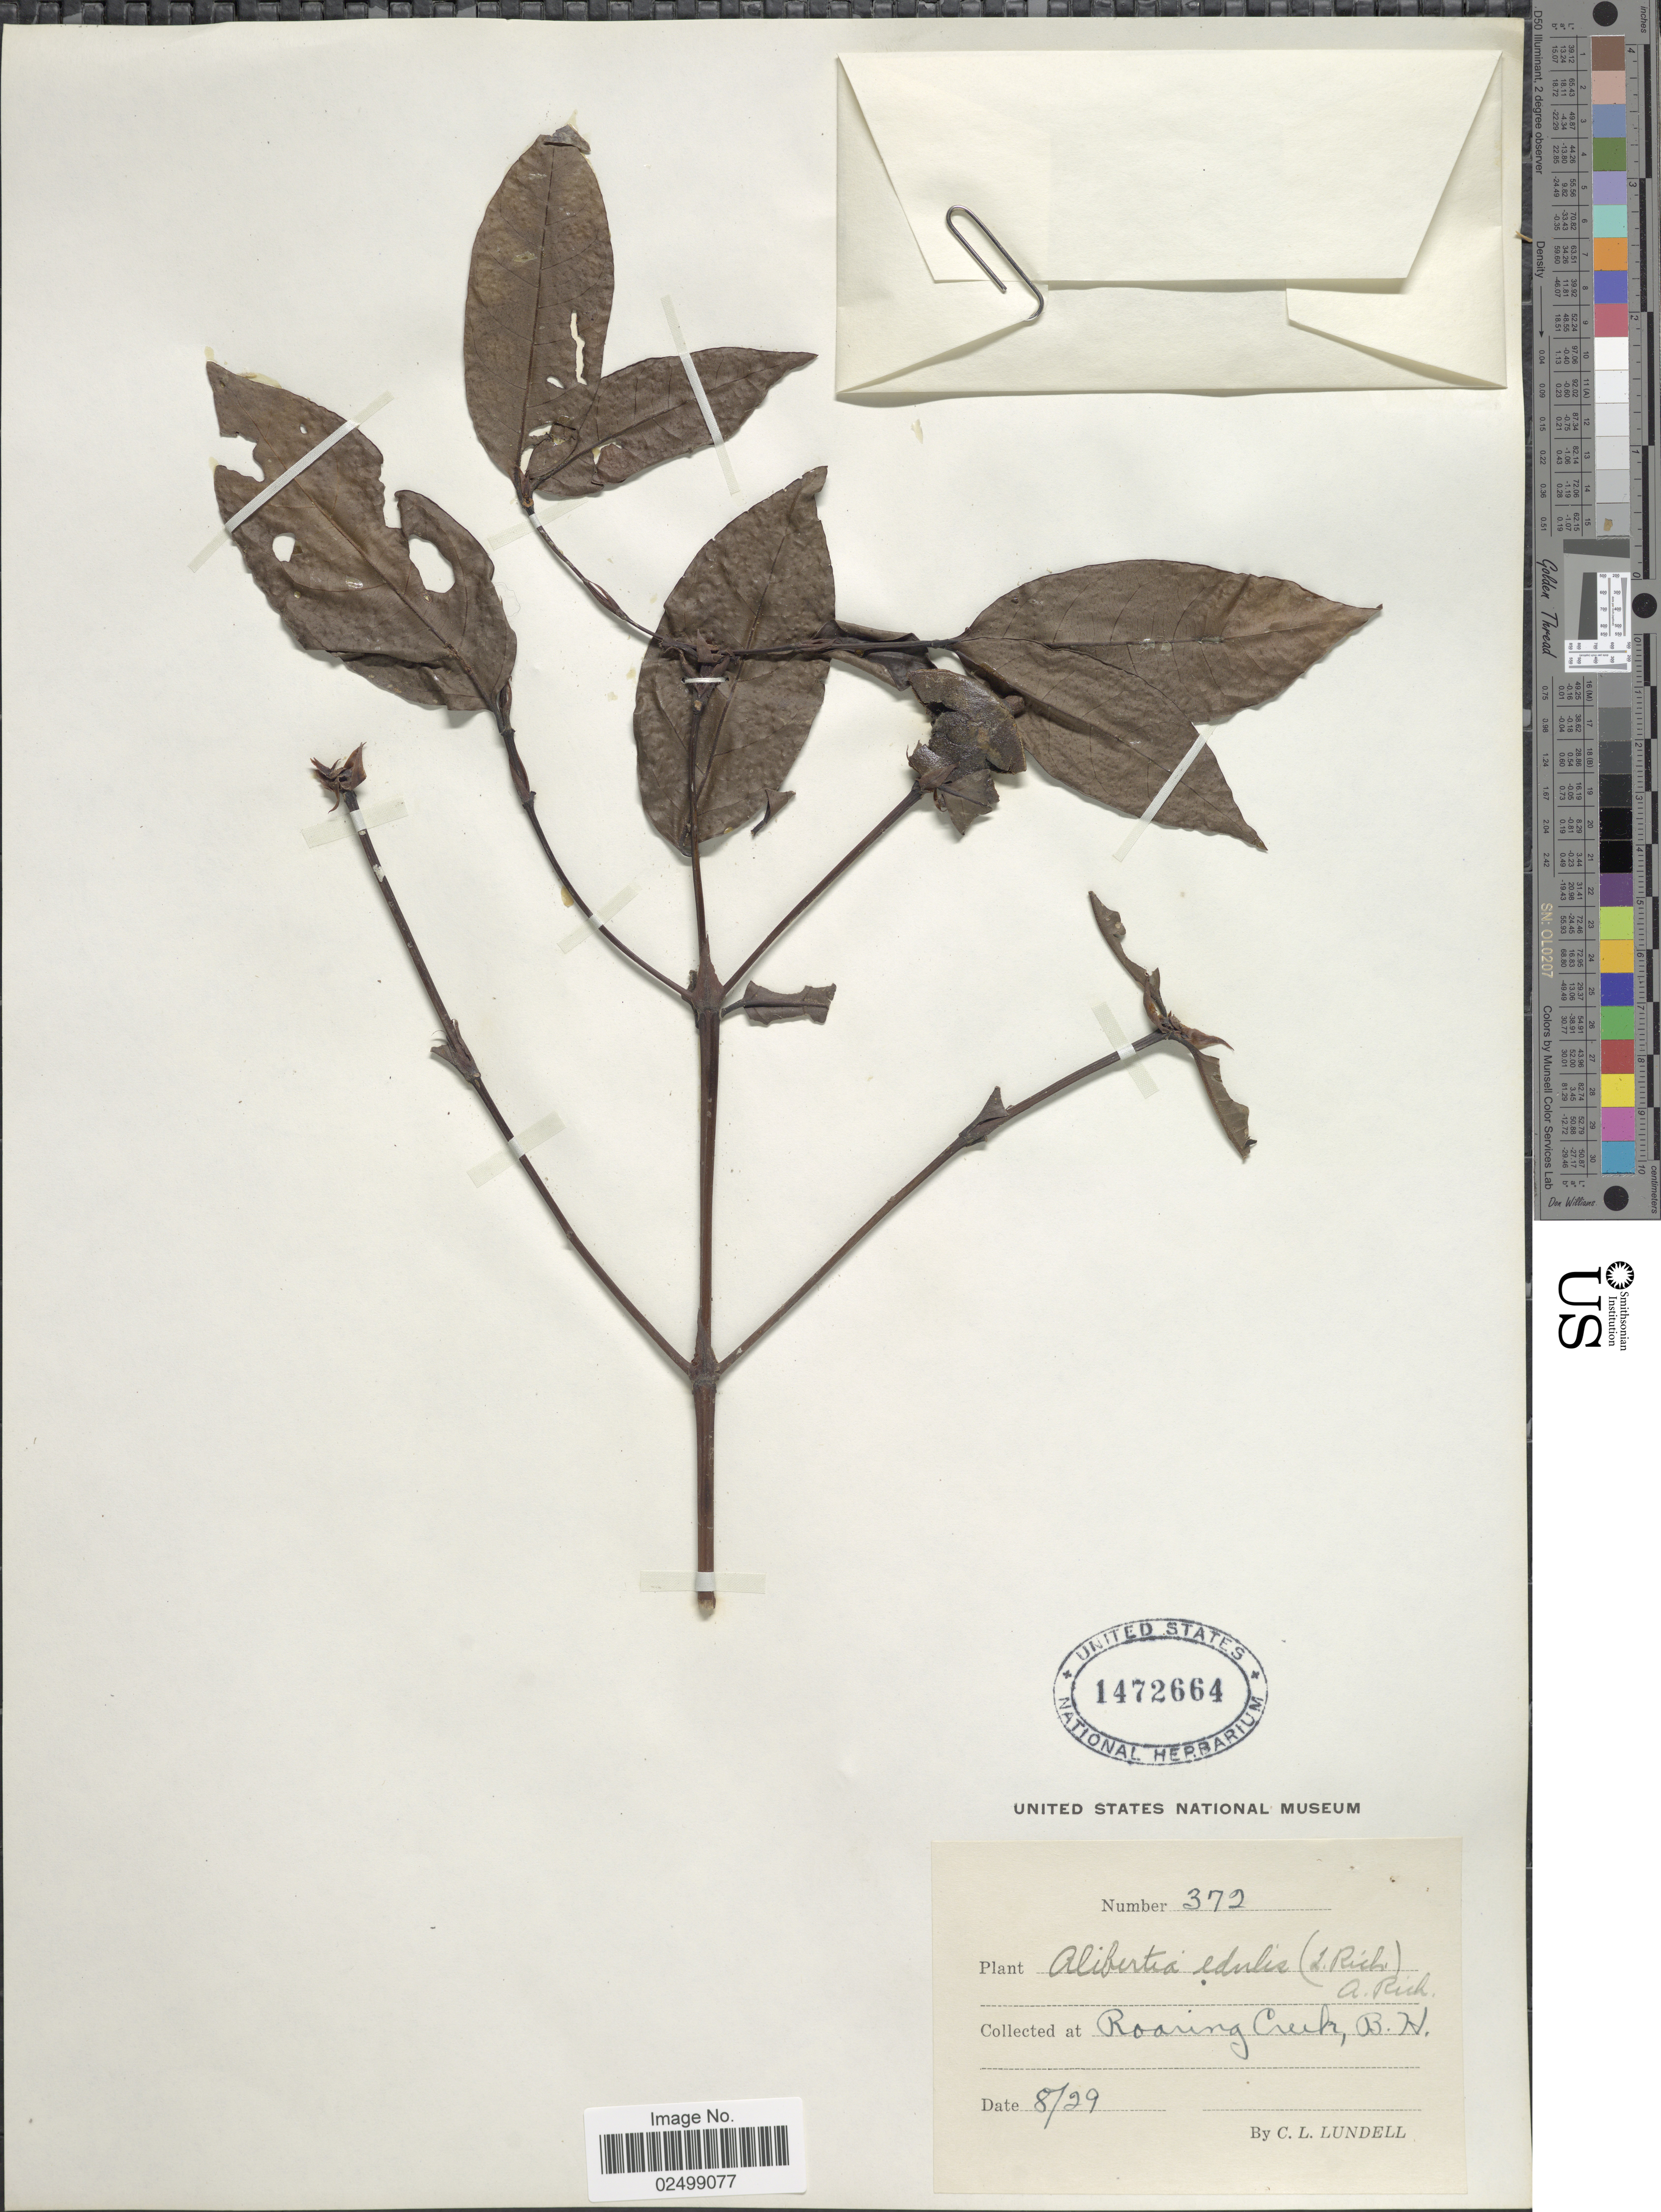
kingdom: Plantae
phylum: Tracheophyta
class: Magnoliopsida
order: Gentianales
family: Rubiaceae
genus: Alibertia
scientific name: Alibertia edulis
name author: (Rich.) A. Rich. ex DC.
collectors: C. L. Lundell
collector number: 372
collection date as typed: Transcribed d/m/y: /8/29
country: Belize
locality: Roaring Creek, B.H.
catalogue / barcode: US 1472664